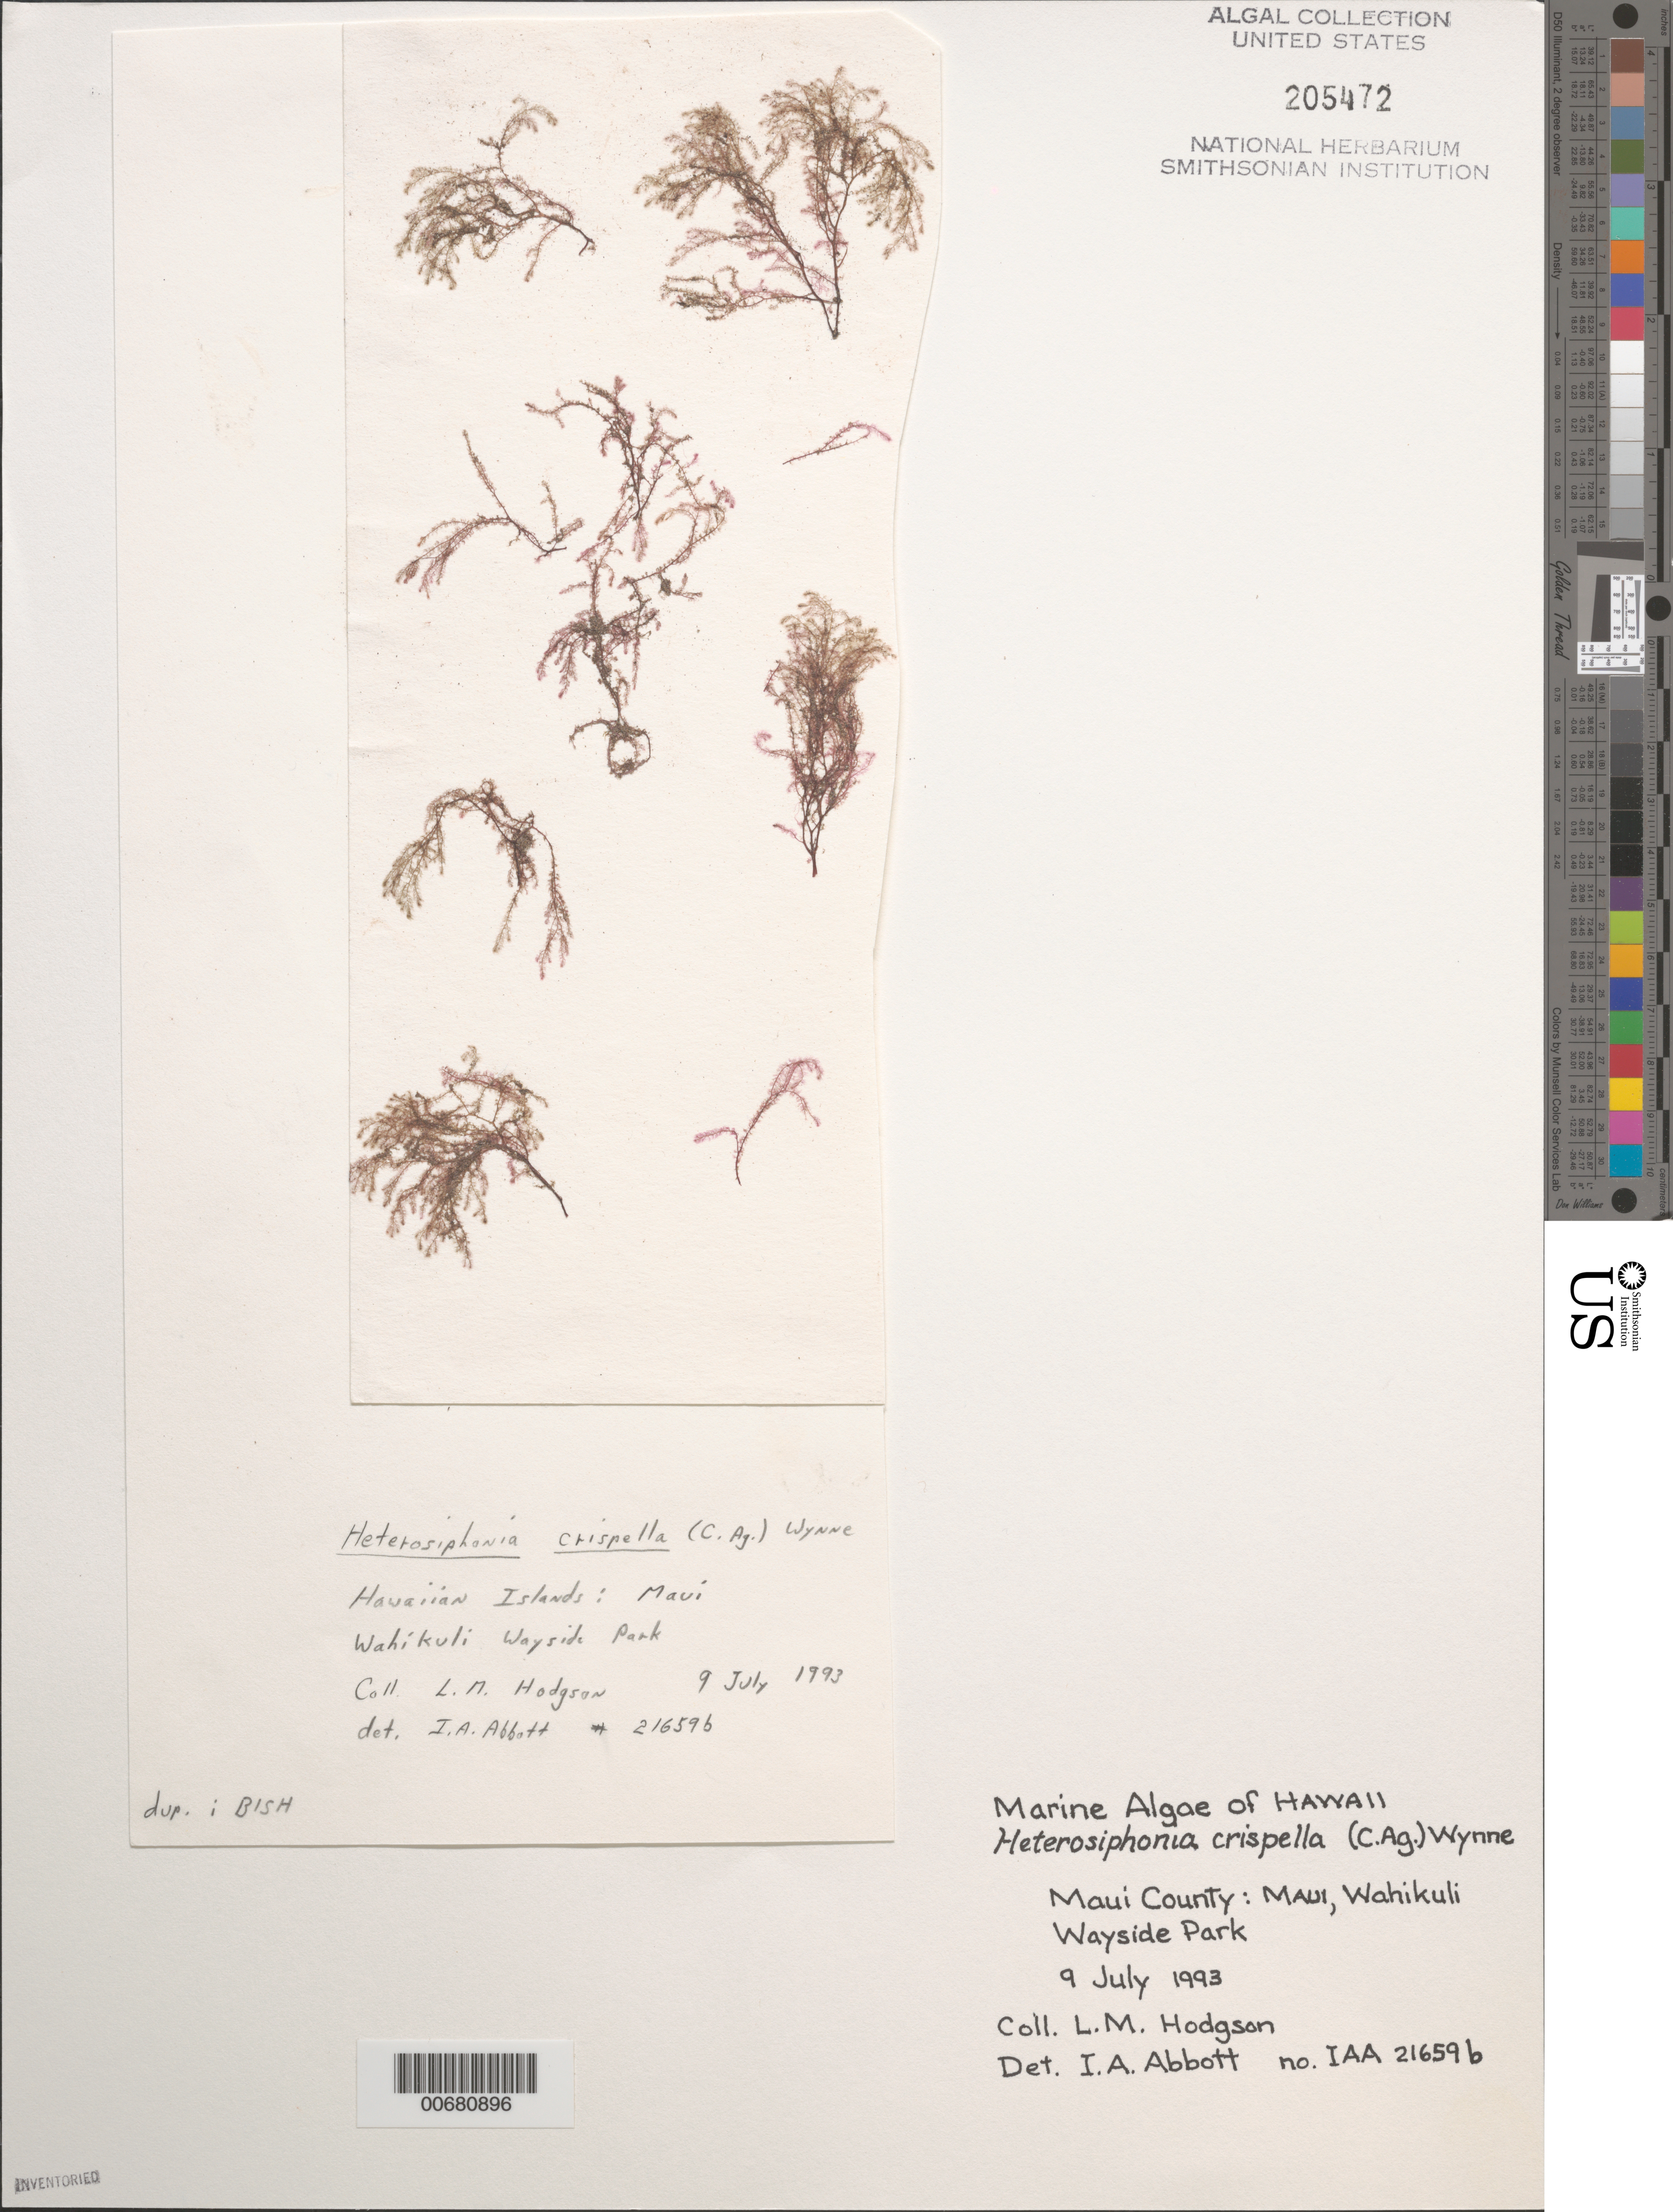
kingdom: Plantae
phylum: Rhodophyta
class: Florideophyceae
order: Ceramiales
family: Dasyaceae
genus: Heterosiphonia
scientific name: Heterosiphonia crispella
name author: (C. Agardh) M.J. Wynne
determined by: Abbott, Isabella A.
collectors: L. M. Hodgson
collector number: IAA 21659b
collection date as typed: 09 Jul 1993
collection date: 1993-07-09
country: United States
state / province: Hawaii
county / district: Maui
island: Maui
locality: Wahikuli Wayside Park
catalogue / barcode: US 205472